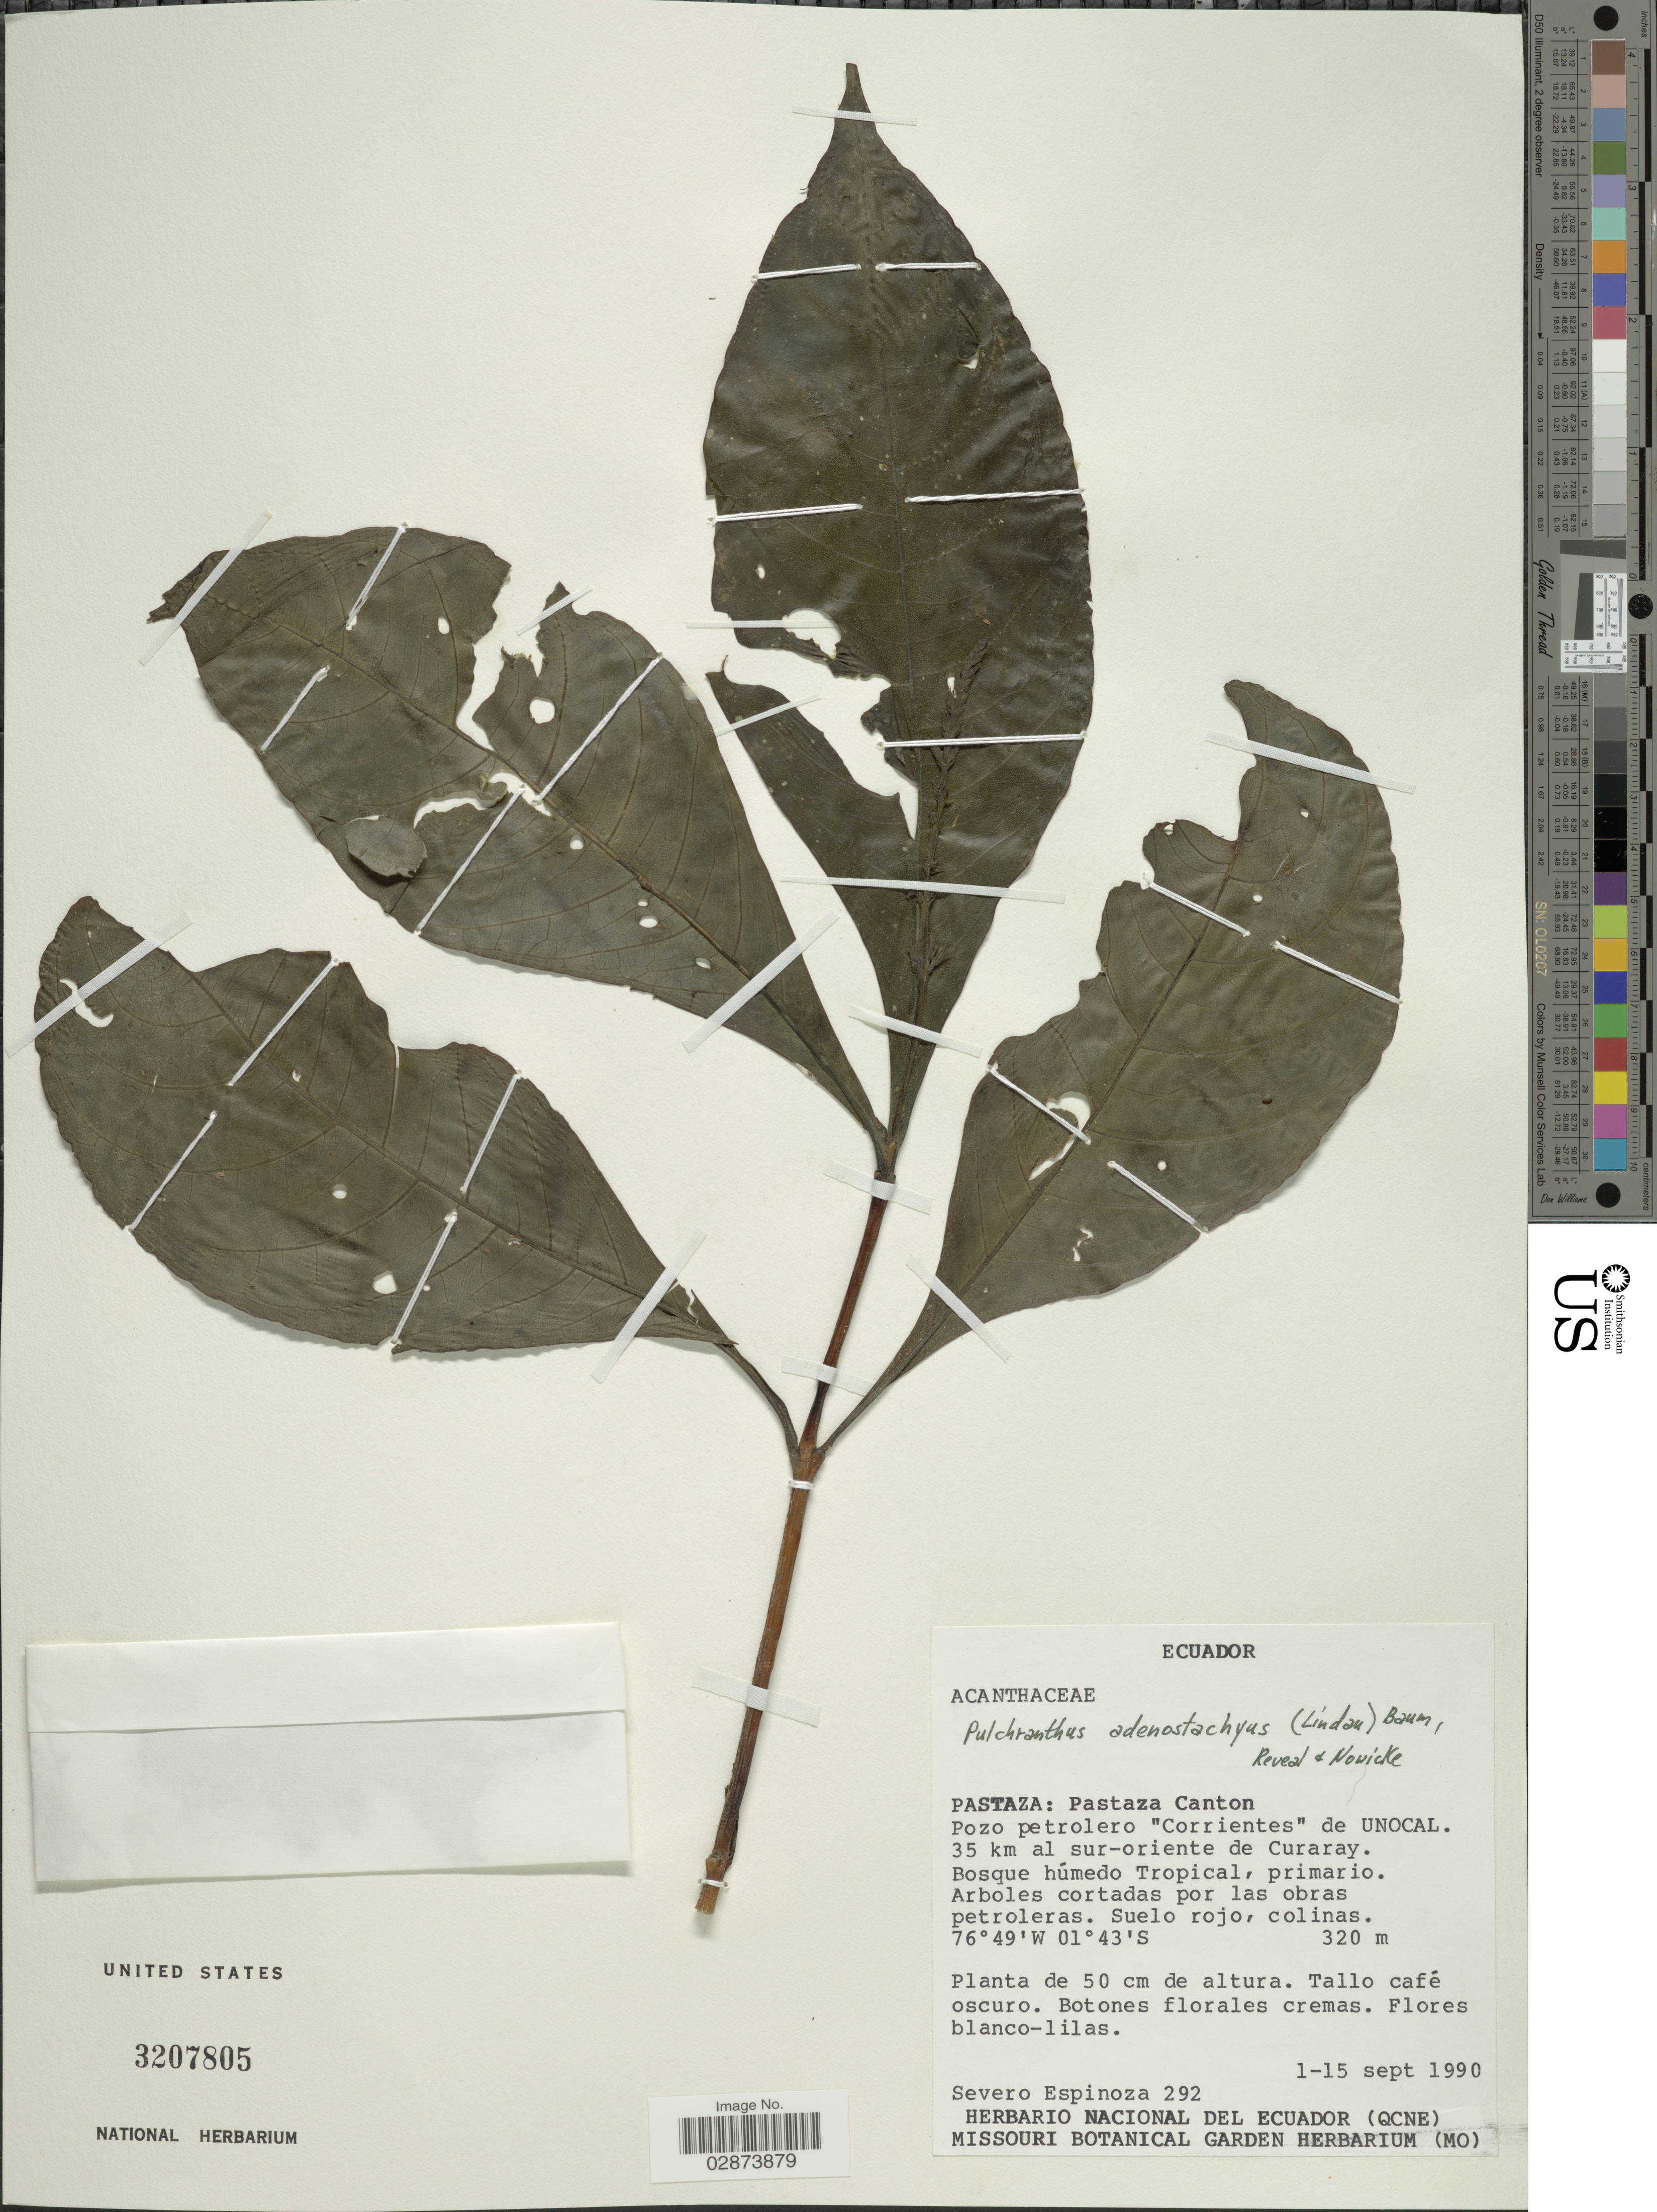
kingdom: Plantae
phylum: Tracheophyta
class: Magnoliopsida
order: Lamiales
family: Acanthaceae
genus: Pulchranthus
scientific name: Pulchranthus adenostachyus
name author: (Lindau) V.M. Baum et al.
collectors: S. Espinoza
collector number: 292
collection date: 1990-09-01/1990-09-15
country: Ecuador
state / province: Pastaza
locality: Pastaza Canton. Pozo petrolero "Corrientes" de UNOCAL. 35 km al sur-oriente de Curaray.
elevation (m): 320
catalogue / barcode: US 3207805